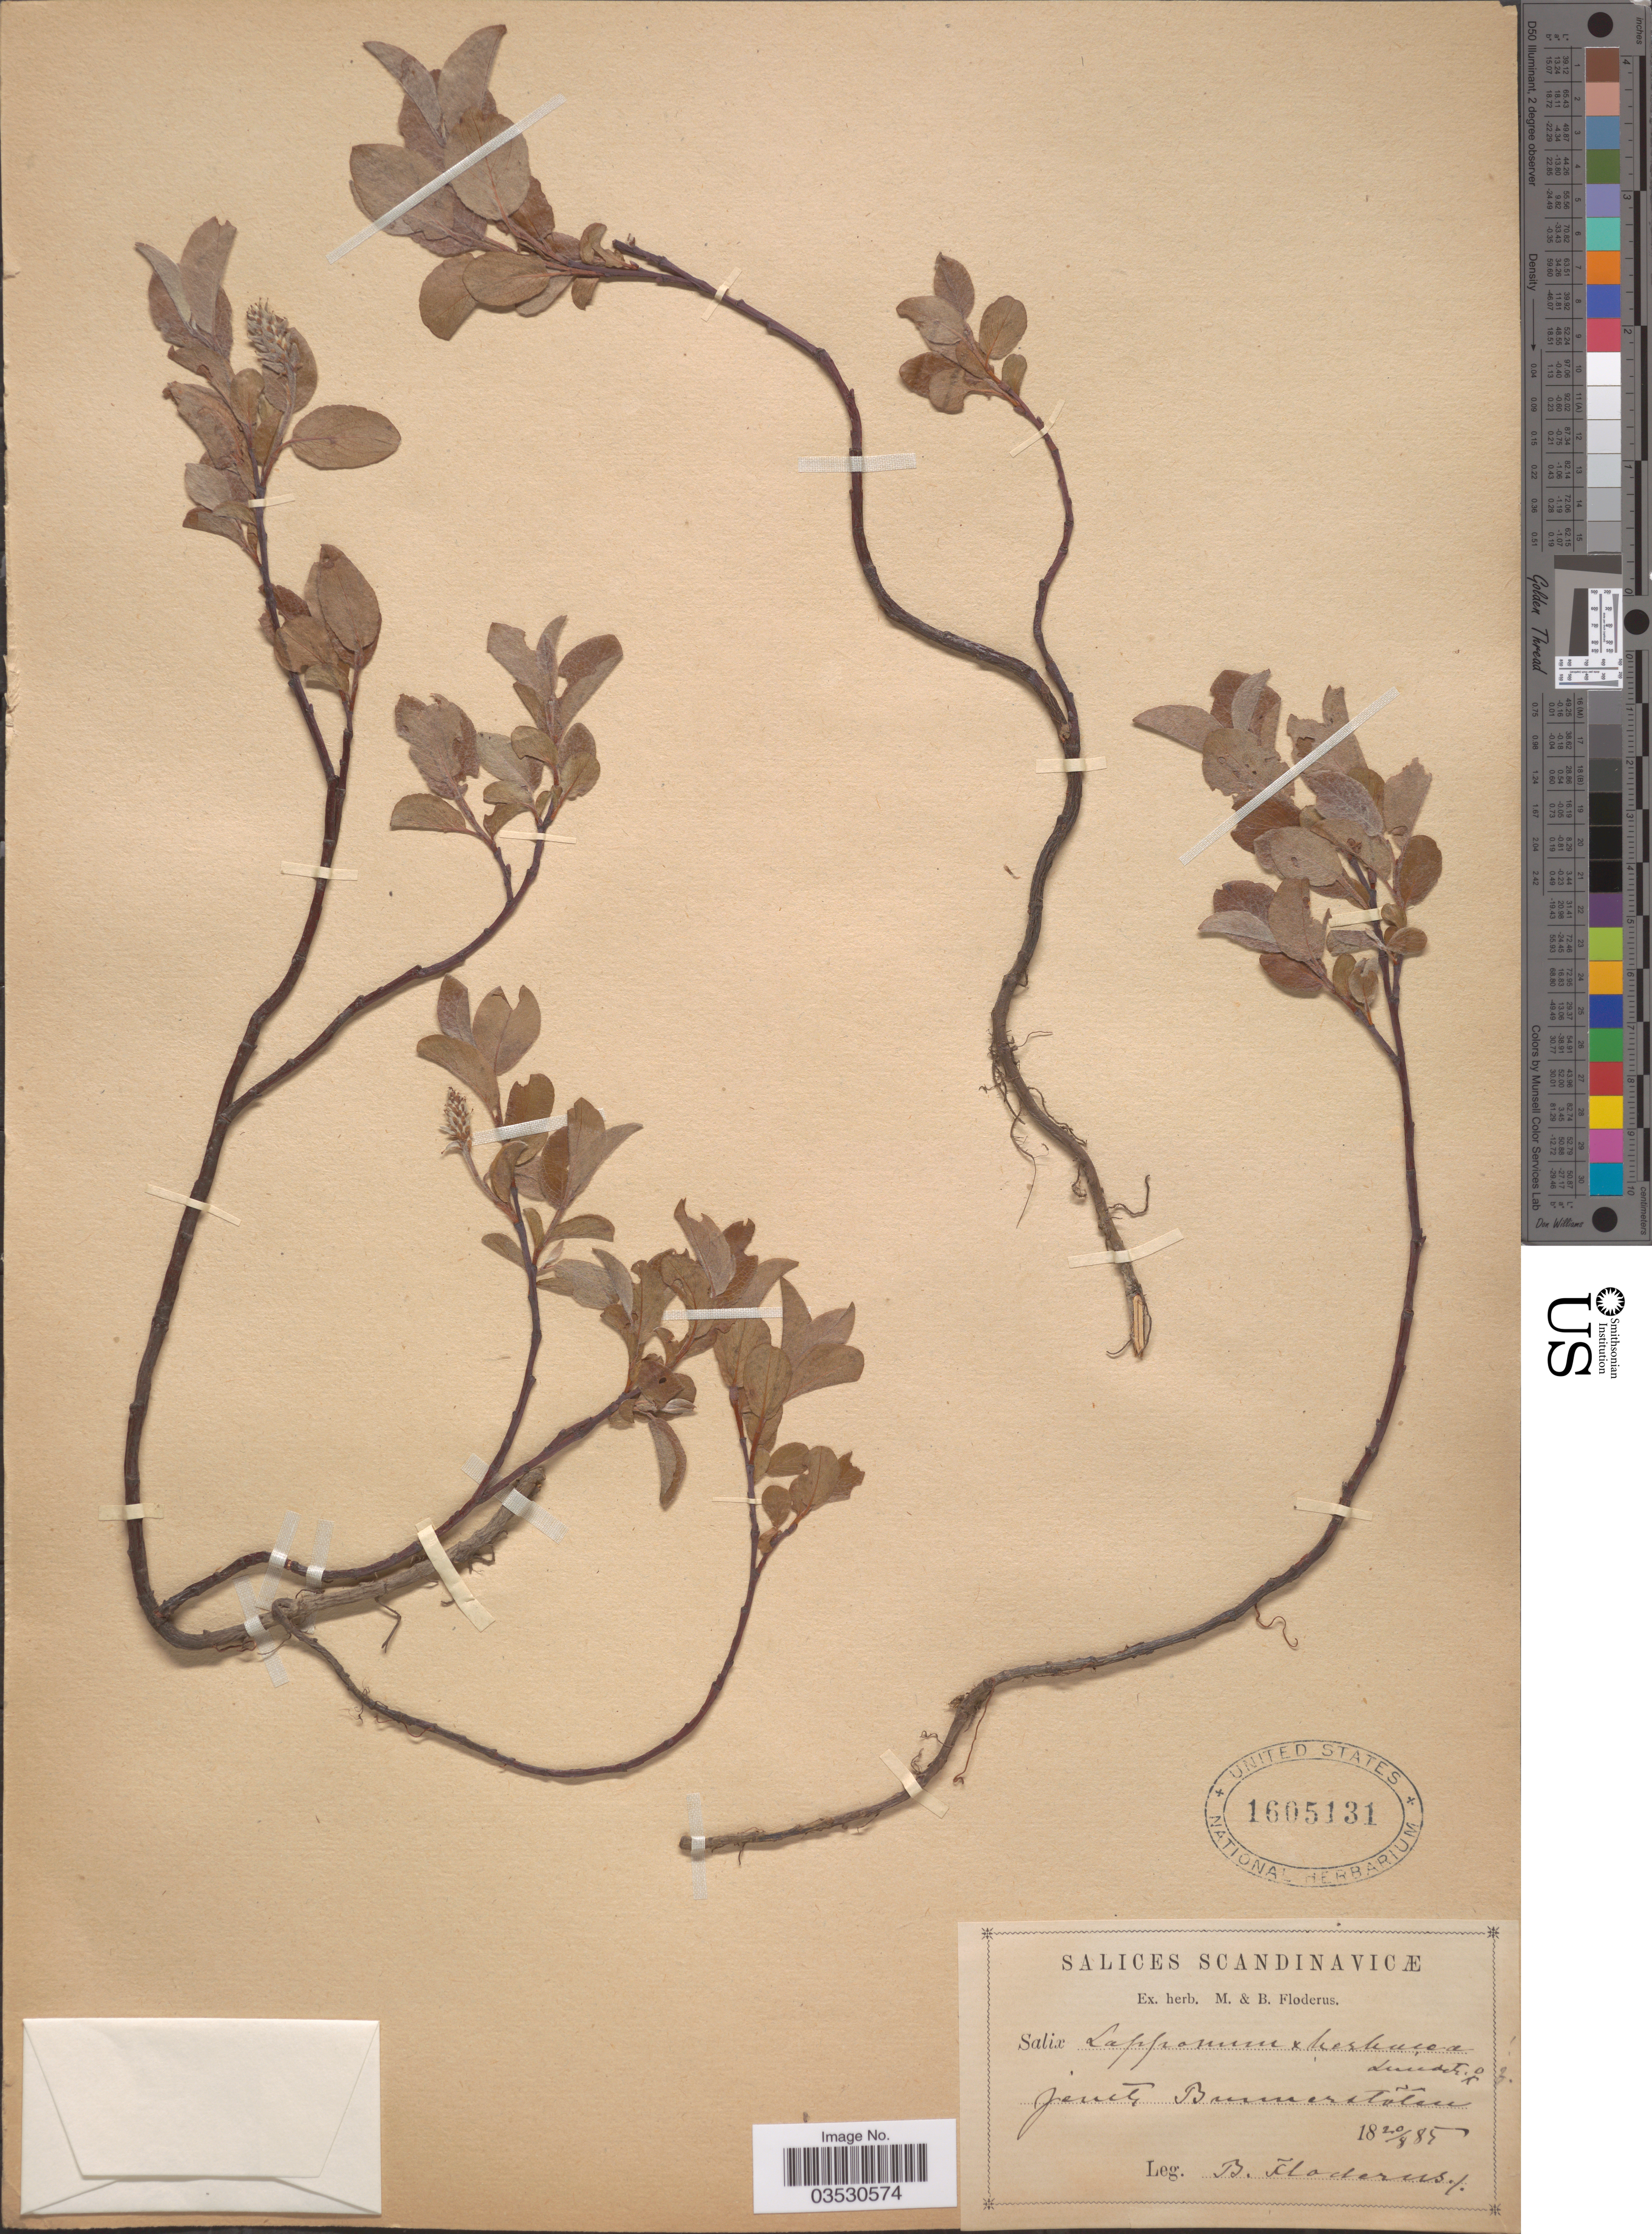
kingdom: Plantae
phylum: Tracheophyta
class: Magnoliopsida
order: Malpighiales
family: Salicaceae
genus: Salix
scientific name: Salix herbacea x S. lapponum L.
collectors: B. G. O. Floderus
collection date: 1885-08-20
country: Sweden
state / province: Jämtland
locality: Scandinavicæ. Jemtl. Bunnerstoten.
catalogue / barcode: US 1605131